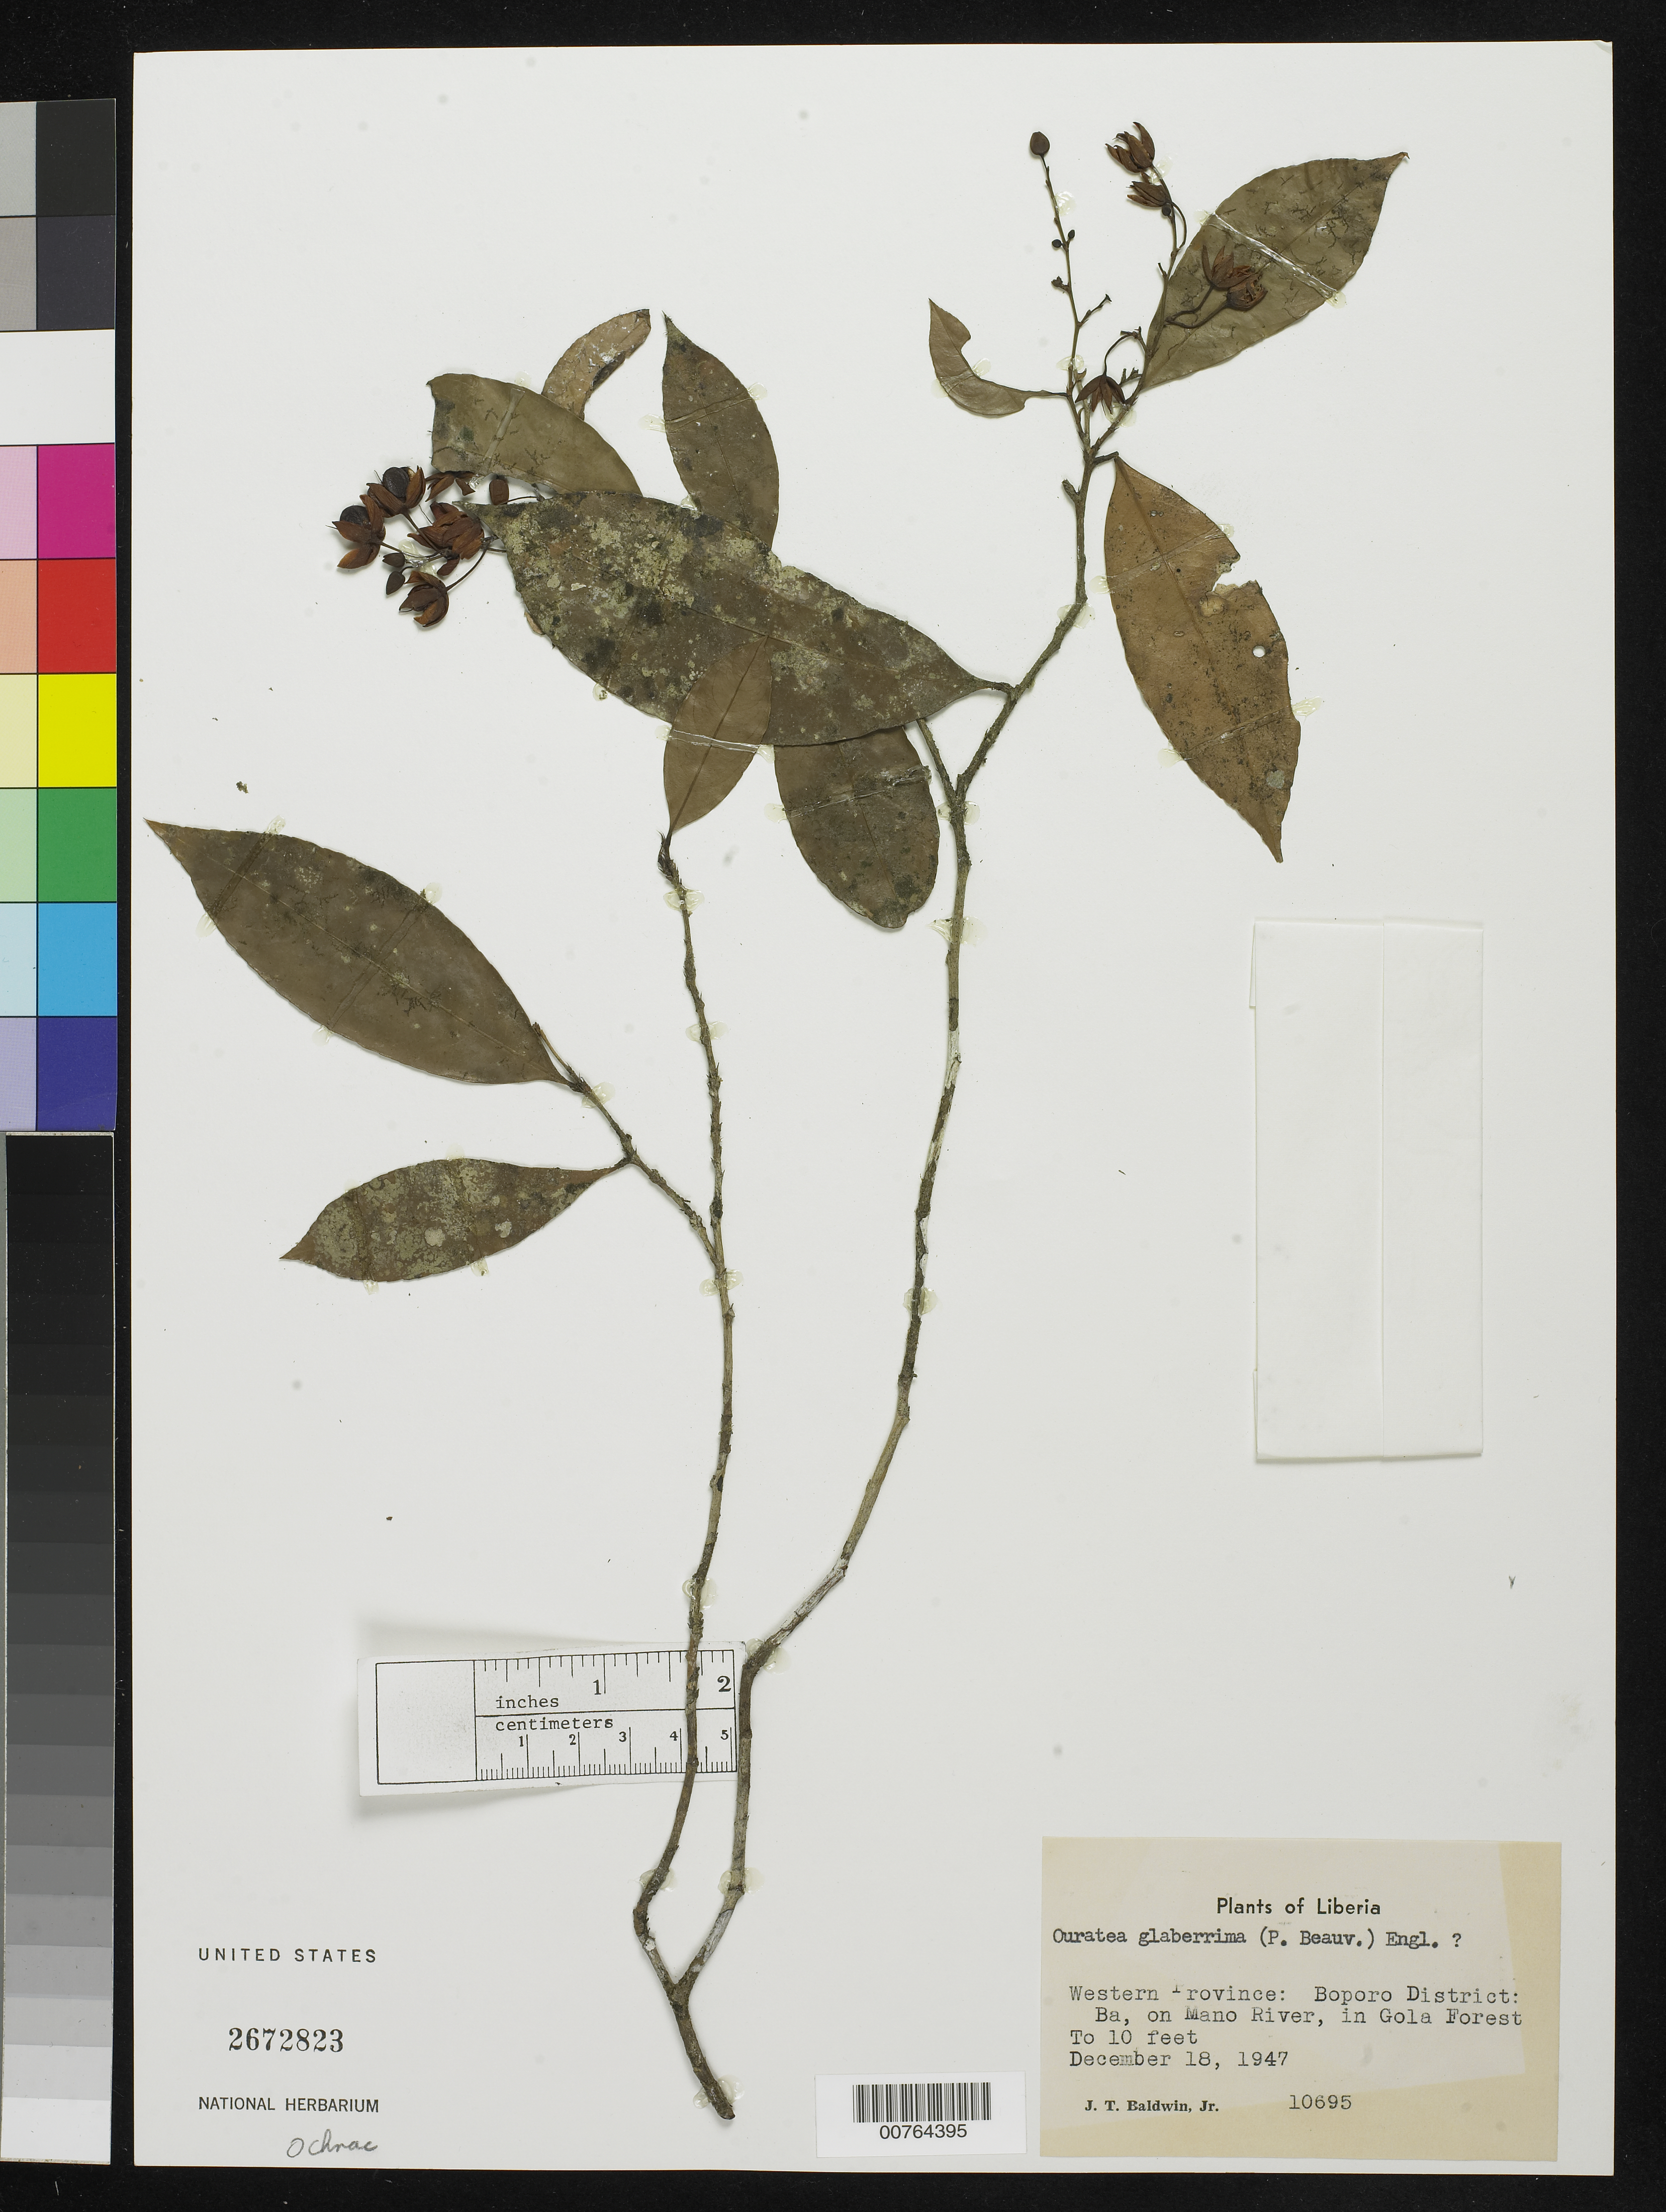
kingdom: Plantae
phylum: Tracheophyta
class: Magnoliopsida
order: Malpighiales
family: Ochnaceae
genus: Ouratea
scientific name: Ouratea glaberrima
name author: (P. Beauv.) Engl. ex Gilg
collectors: J. T. Baldwin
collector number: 10695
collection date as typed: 18 Dec 1947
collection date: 1947-12-18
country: Liberia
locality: Western Province: Boporo District: Ba, on Mano River, in Gola Forest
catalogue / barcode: US 2672823